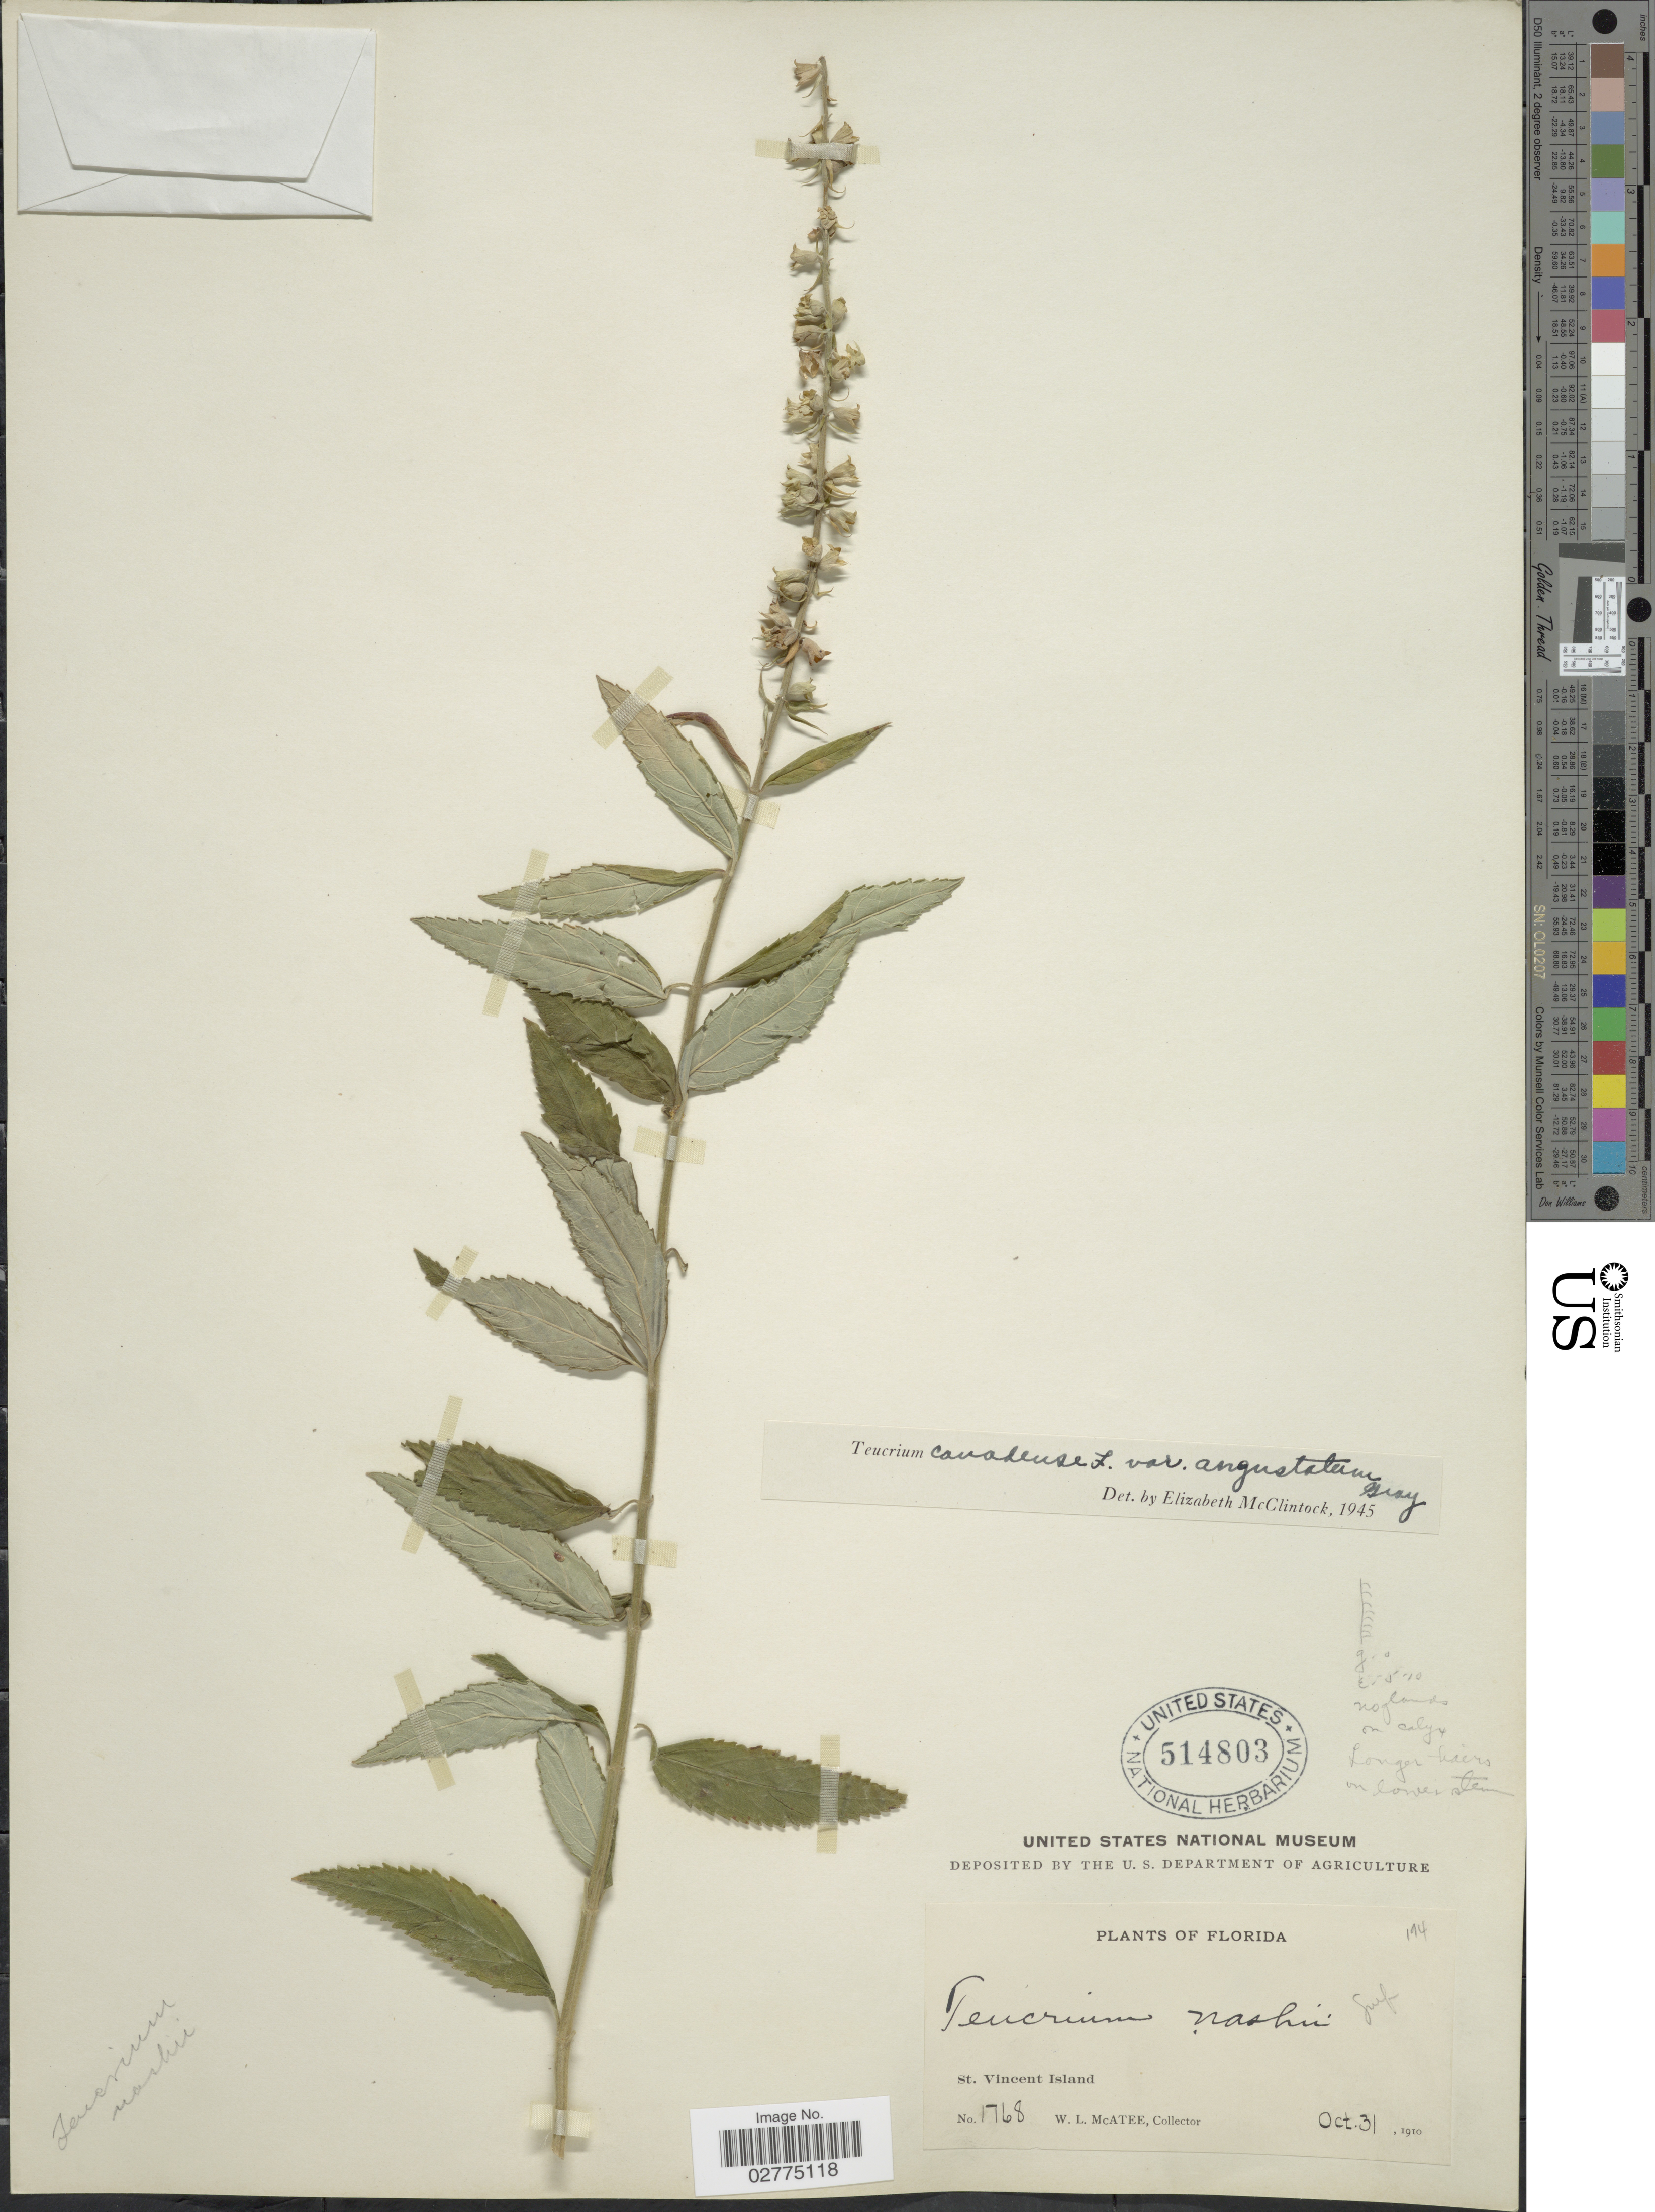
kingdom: Plantae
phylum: Tracheophyta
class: Magnoliopsida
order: Lamiales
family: Lamiaceae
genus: Teucrium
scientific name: Teucrium canadense var. angustatum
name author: A. Gray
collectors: W. McAtee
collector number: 1768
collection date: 1910-10-31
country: United States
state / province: Florida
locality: St. Vincent Island.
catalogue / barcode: US 514803